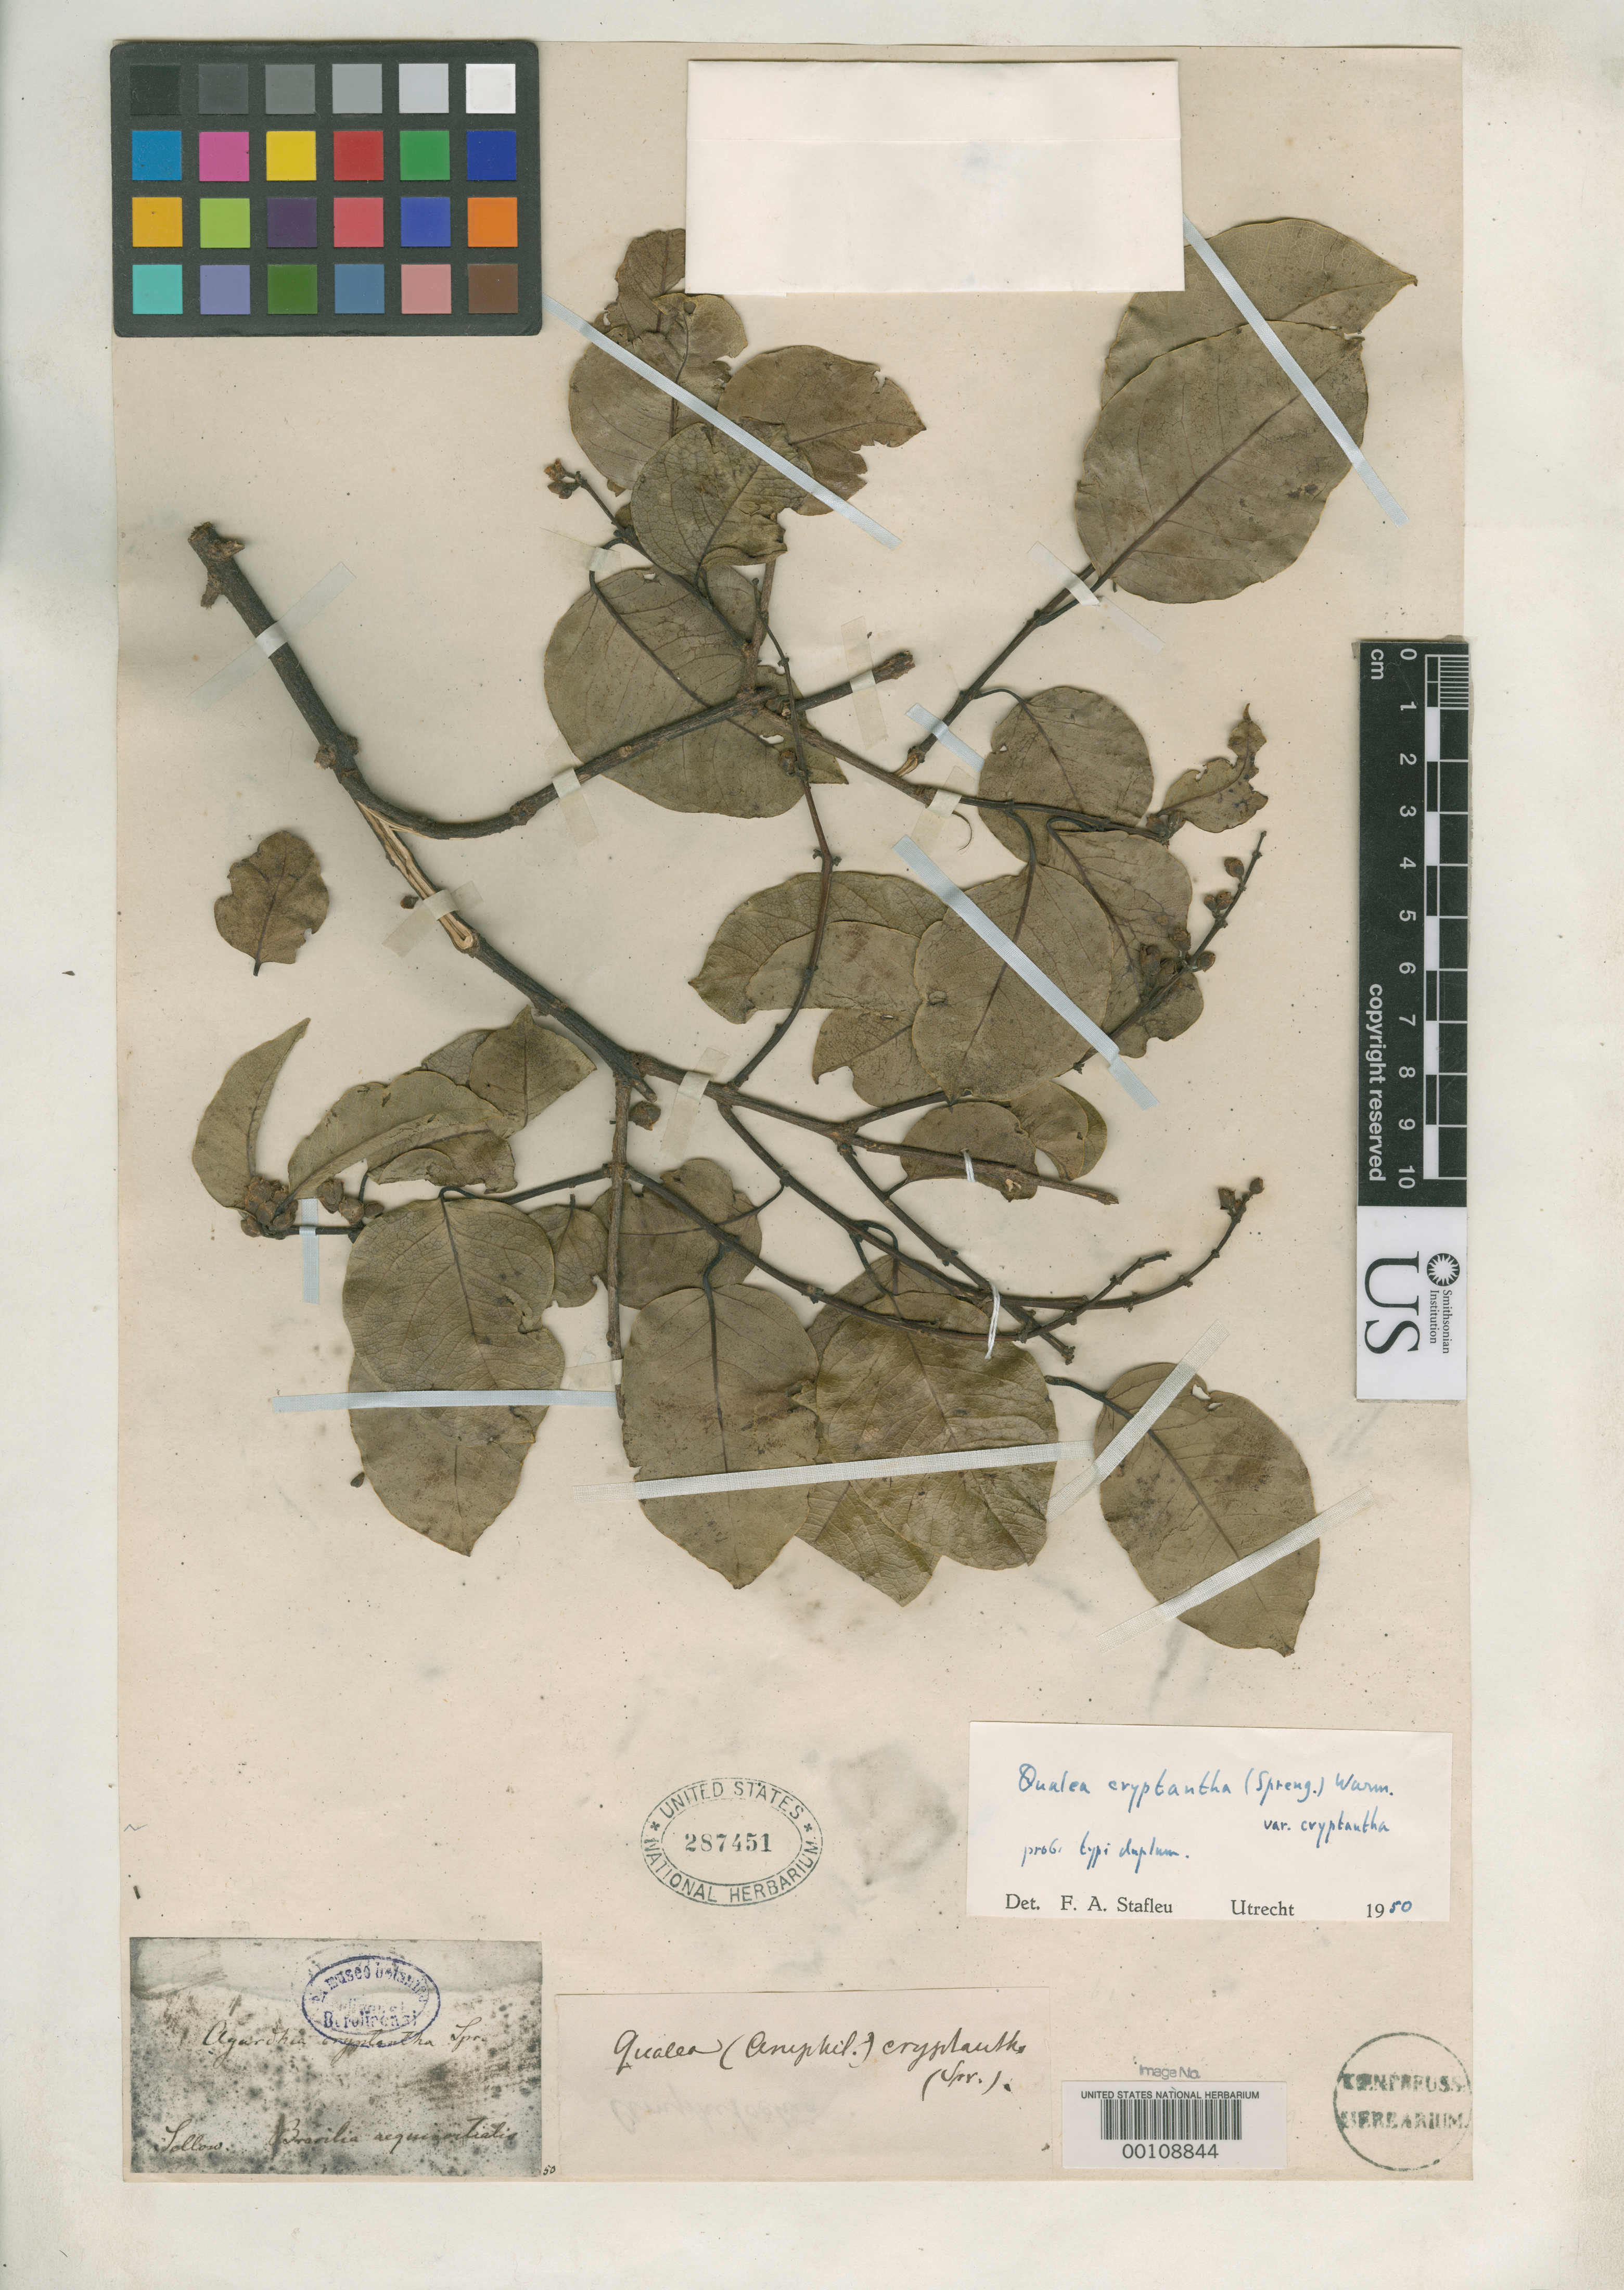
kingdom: Plantae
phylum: Tracheophyta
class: Magnoliopsida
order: Myrtales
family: Vochysiaceae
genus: Agardhia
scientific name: Agardhia cryptantha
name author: Spreng.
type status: Possible Isotype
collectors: F. Sellow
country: Brazil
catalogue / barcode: US 287451